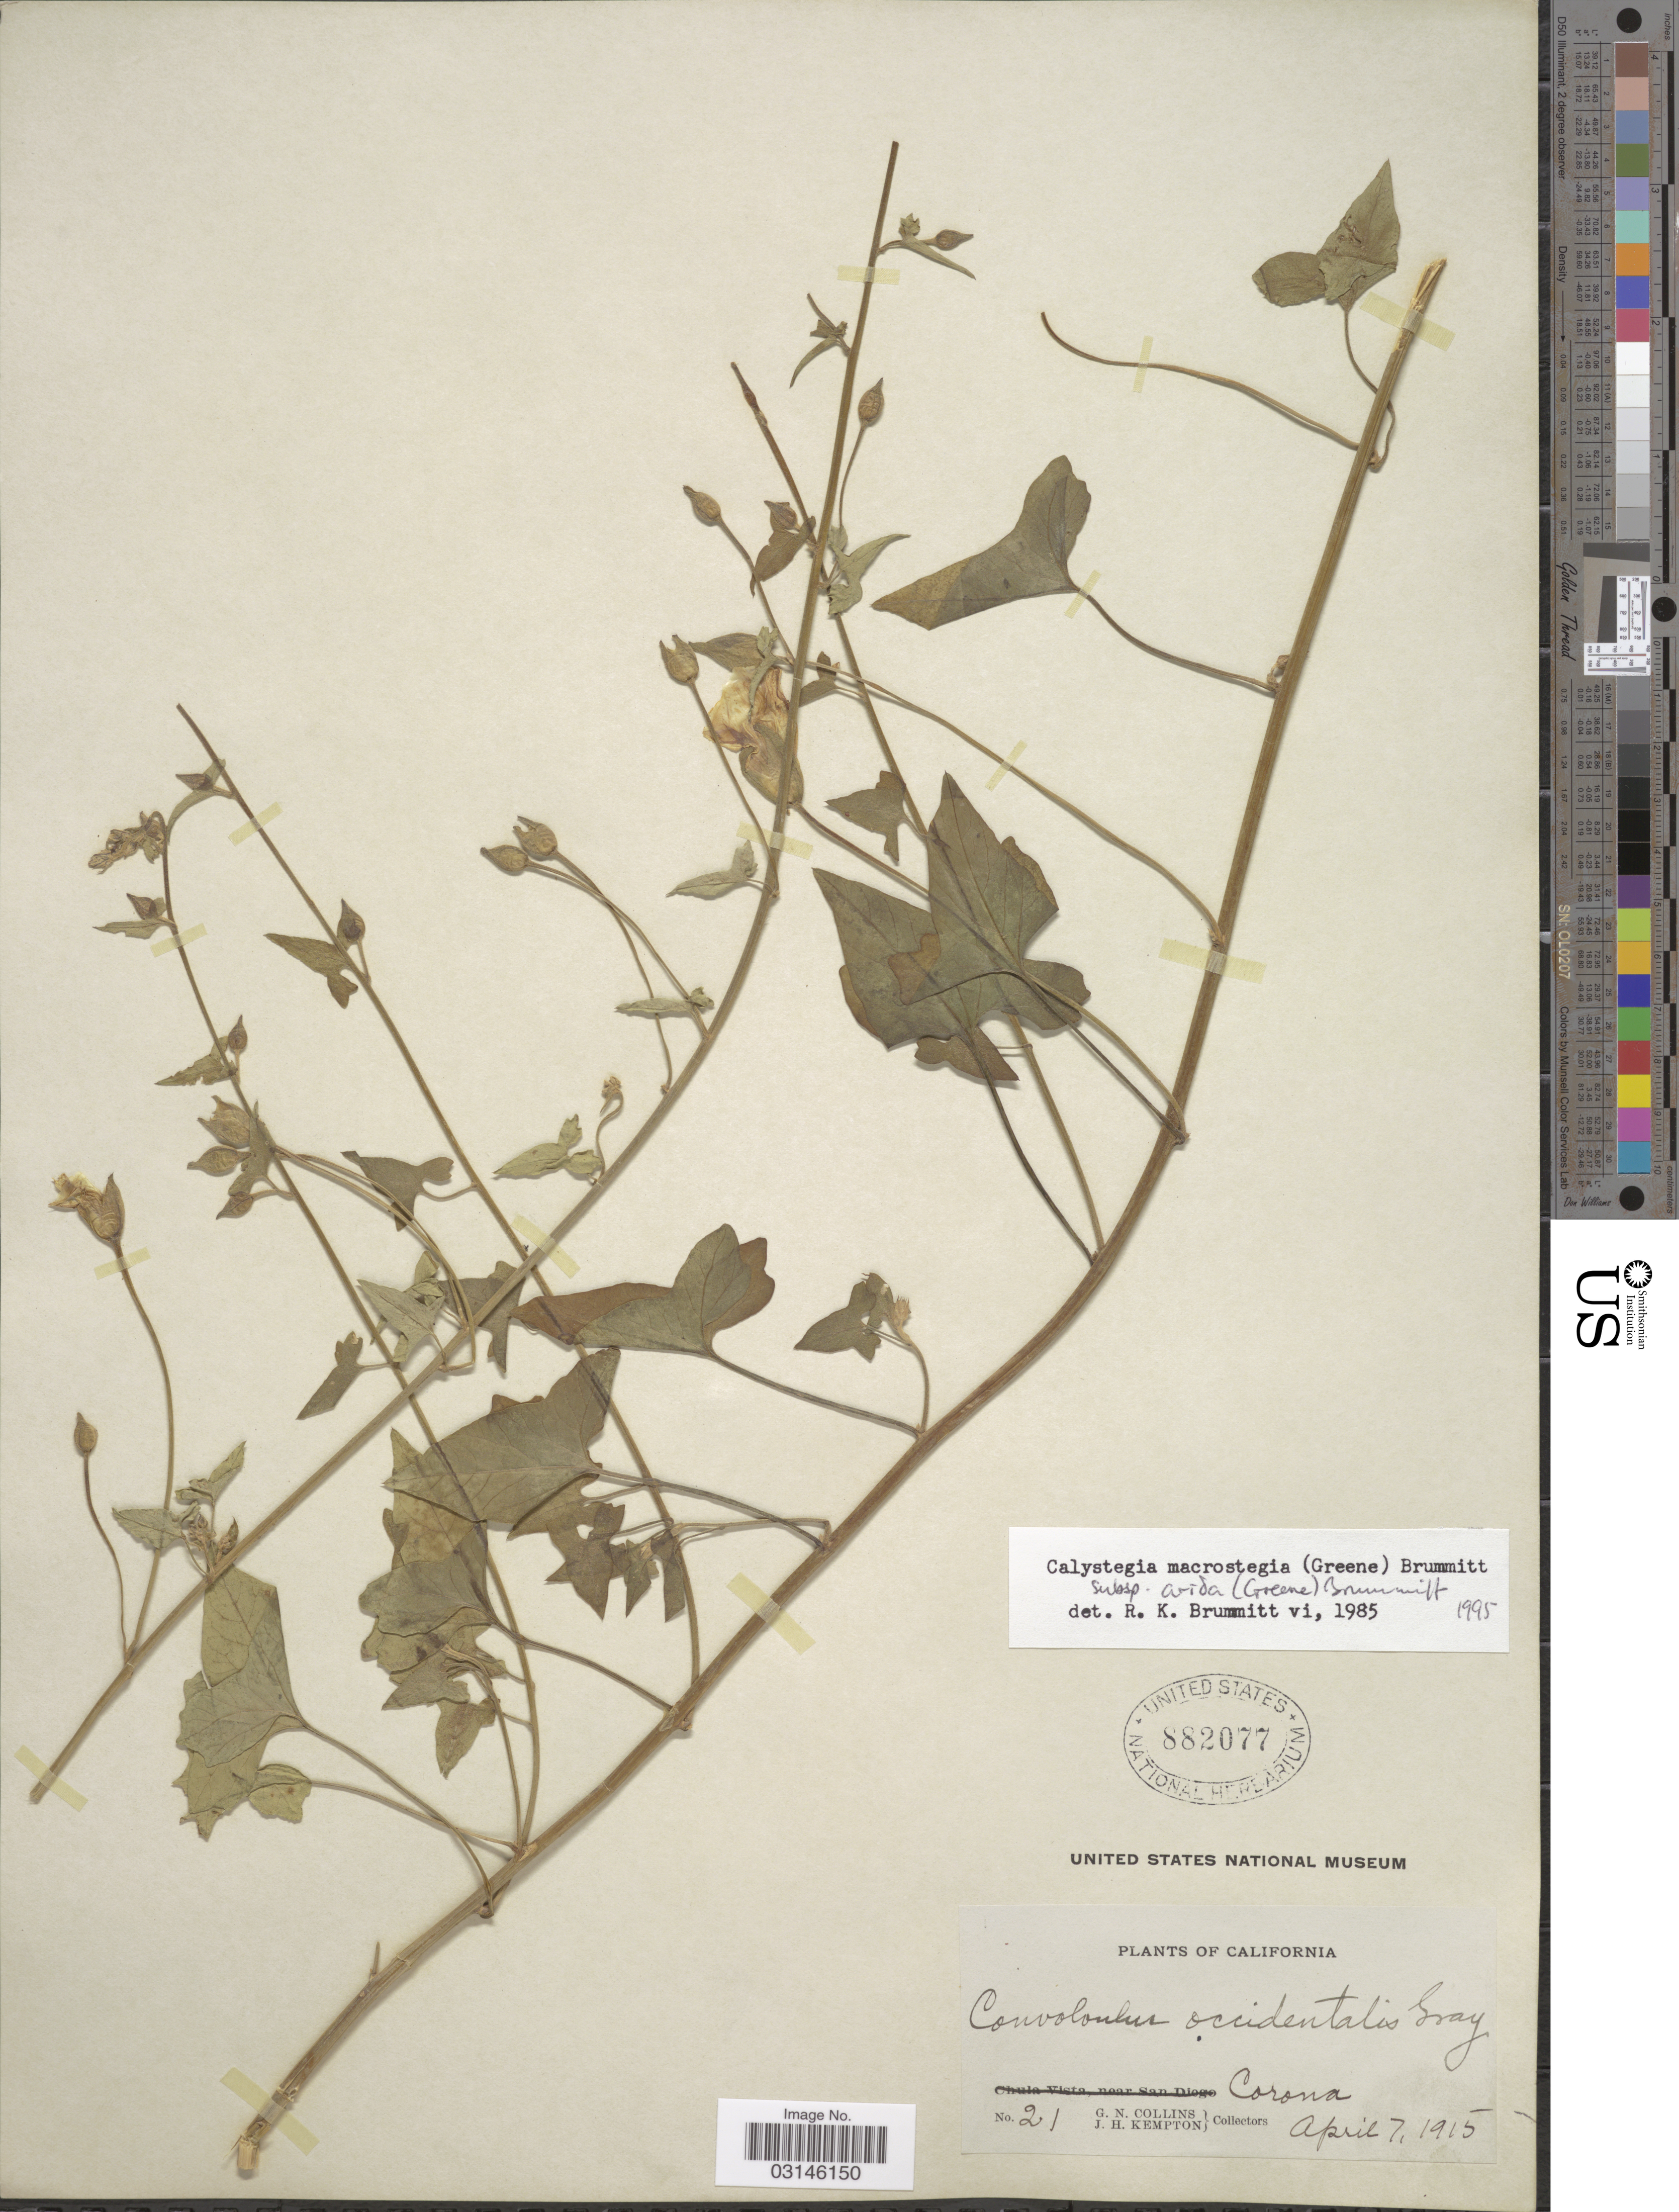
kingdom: Plantae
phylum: Tracheophyta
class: Magnoliopsida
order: Solanales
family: Convolvulaceae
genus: Calystegia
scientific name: Calystegia macrostegia subsp. arida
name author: (Greene) Brummitt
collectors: G. Collins & J. H. Kempton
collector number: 21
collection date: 1915-04-07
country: United States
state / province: California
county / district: Riverside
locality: Corona.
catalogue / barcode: US 882077